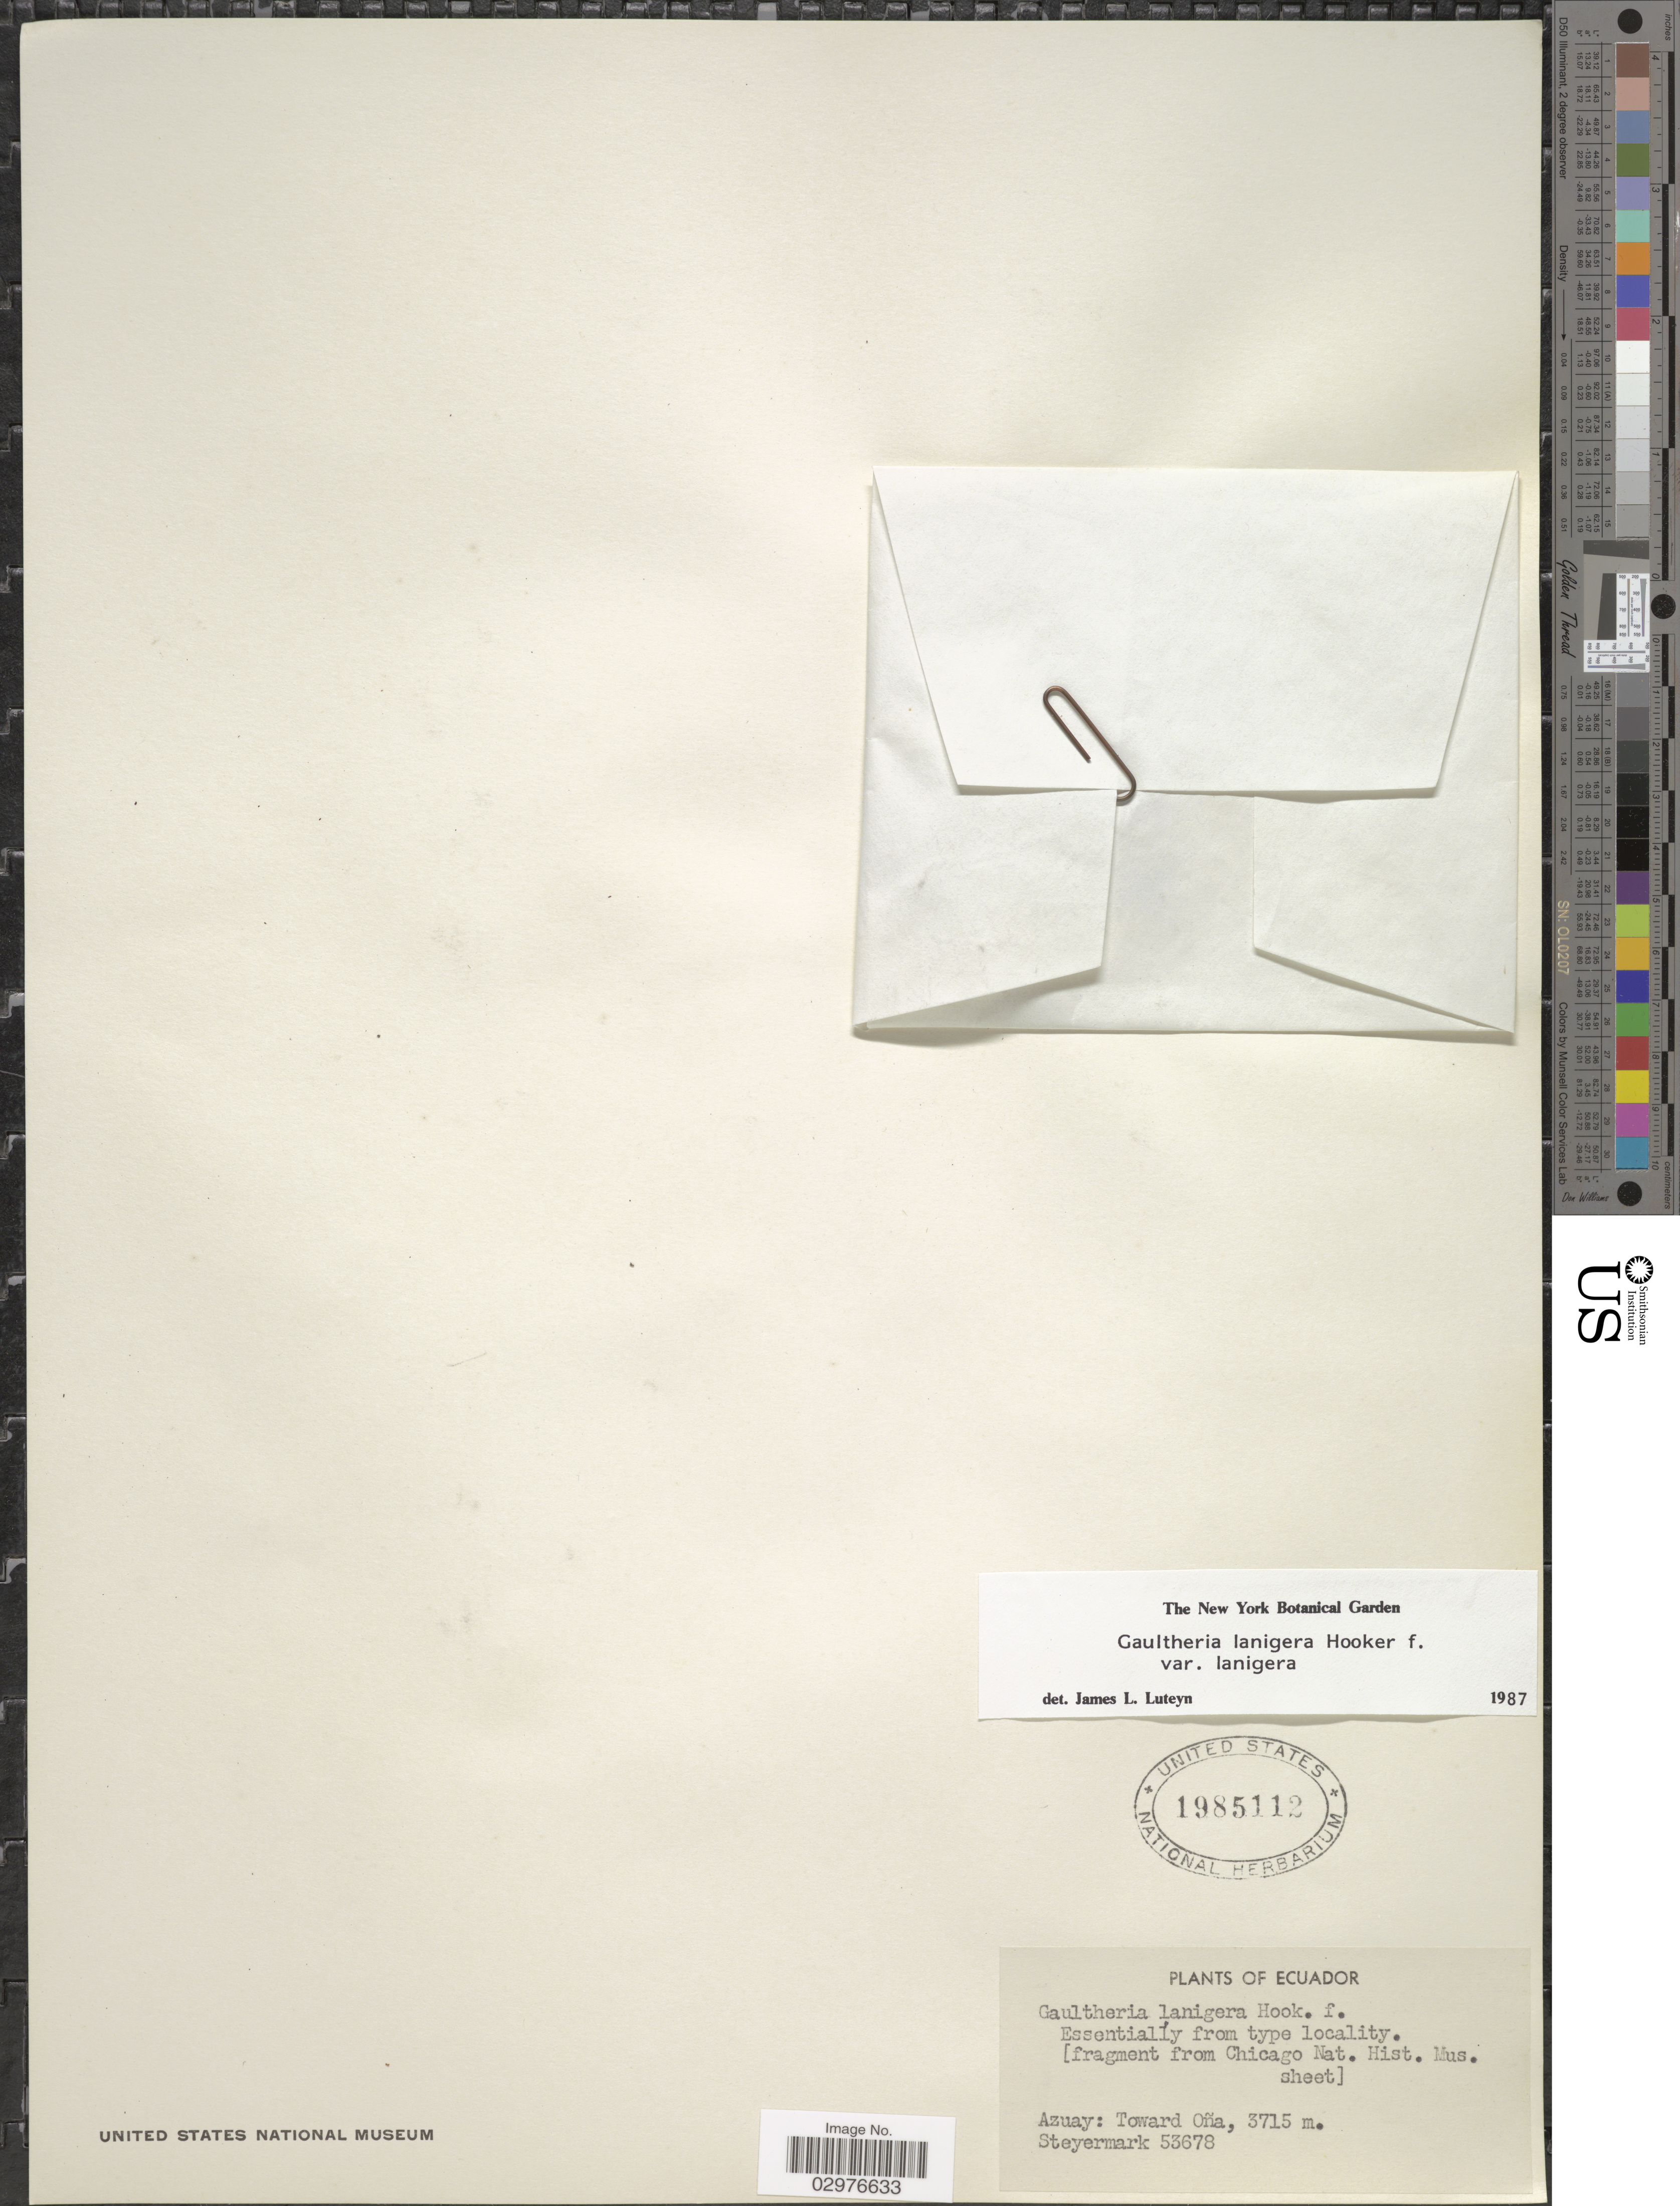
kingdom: Plantae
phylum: Tracheophyta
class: Magnoliopsida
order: Ericales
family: Ericaceae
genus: Gaultheria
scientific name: Gaultheria lanigera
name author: Hook.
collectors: Steyermark, --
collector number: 53678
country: Ecuador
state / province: Azuay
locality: Toward Oña.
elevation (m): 3715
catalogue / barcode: US 1985112